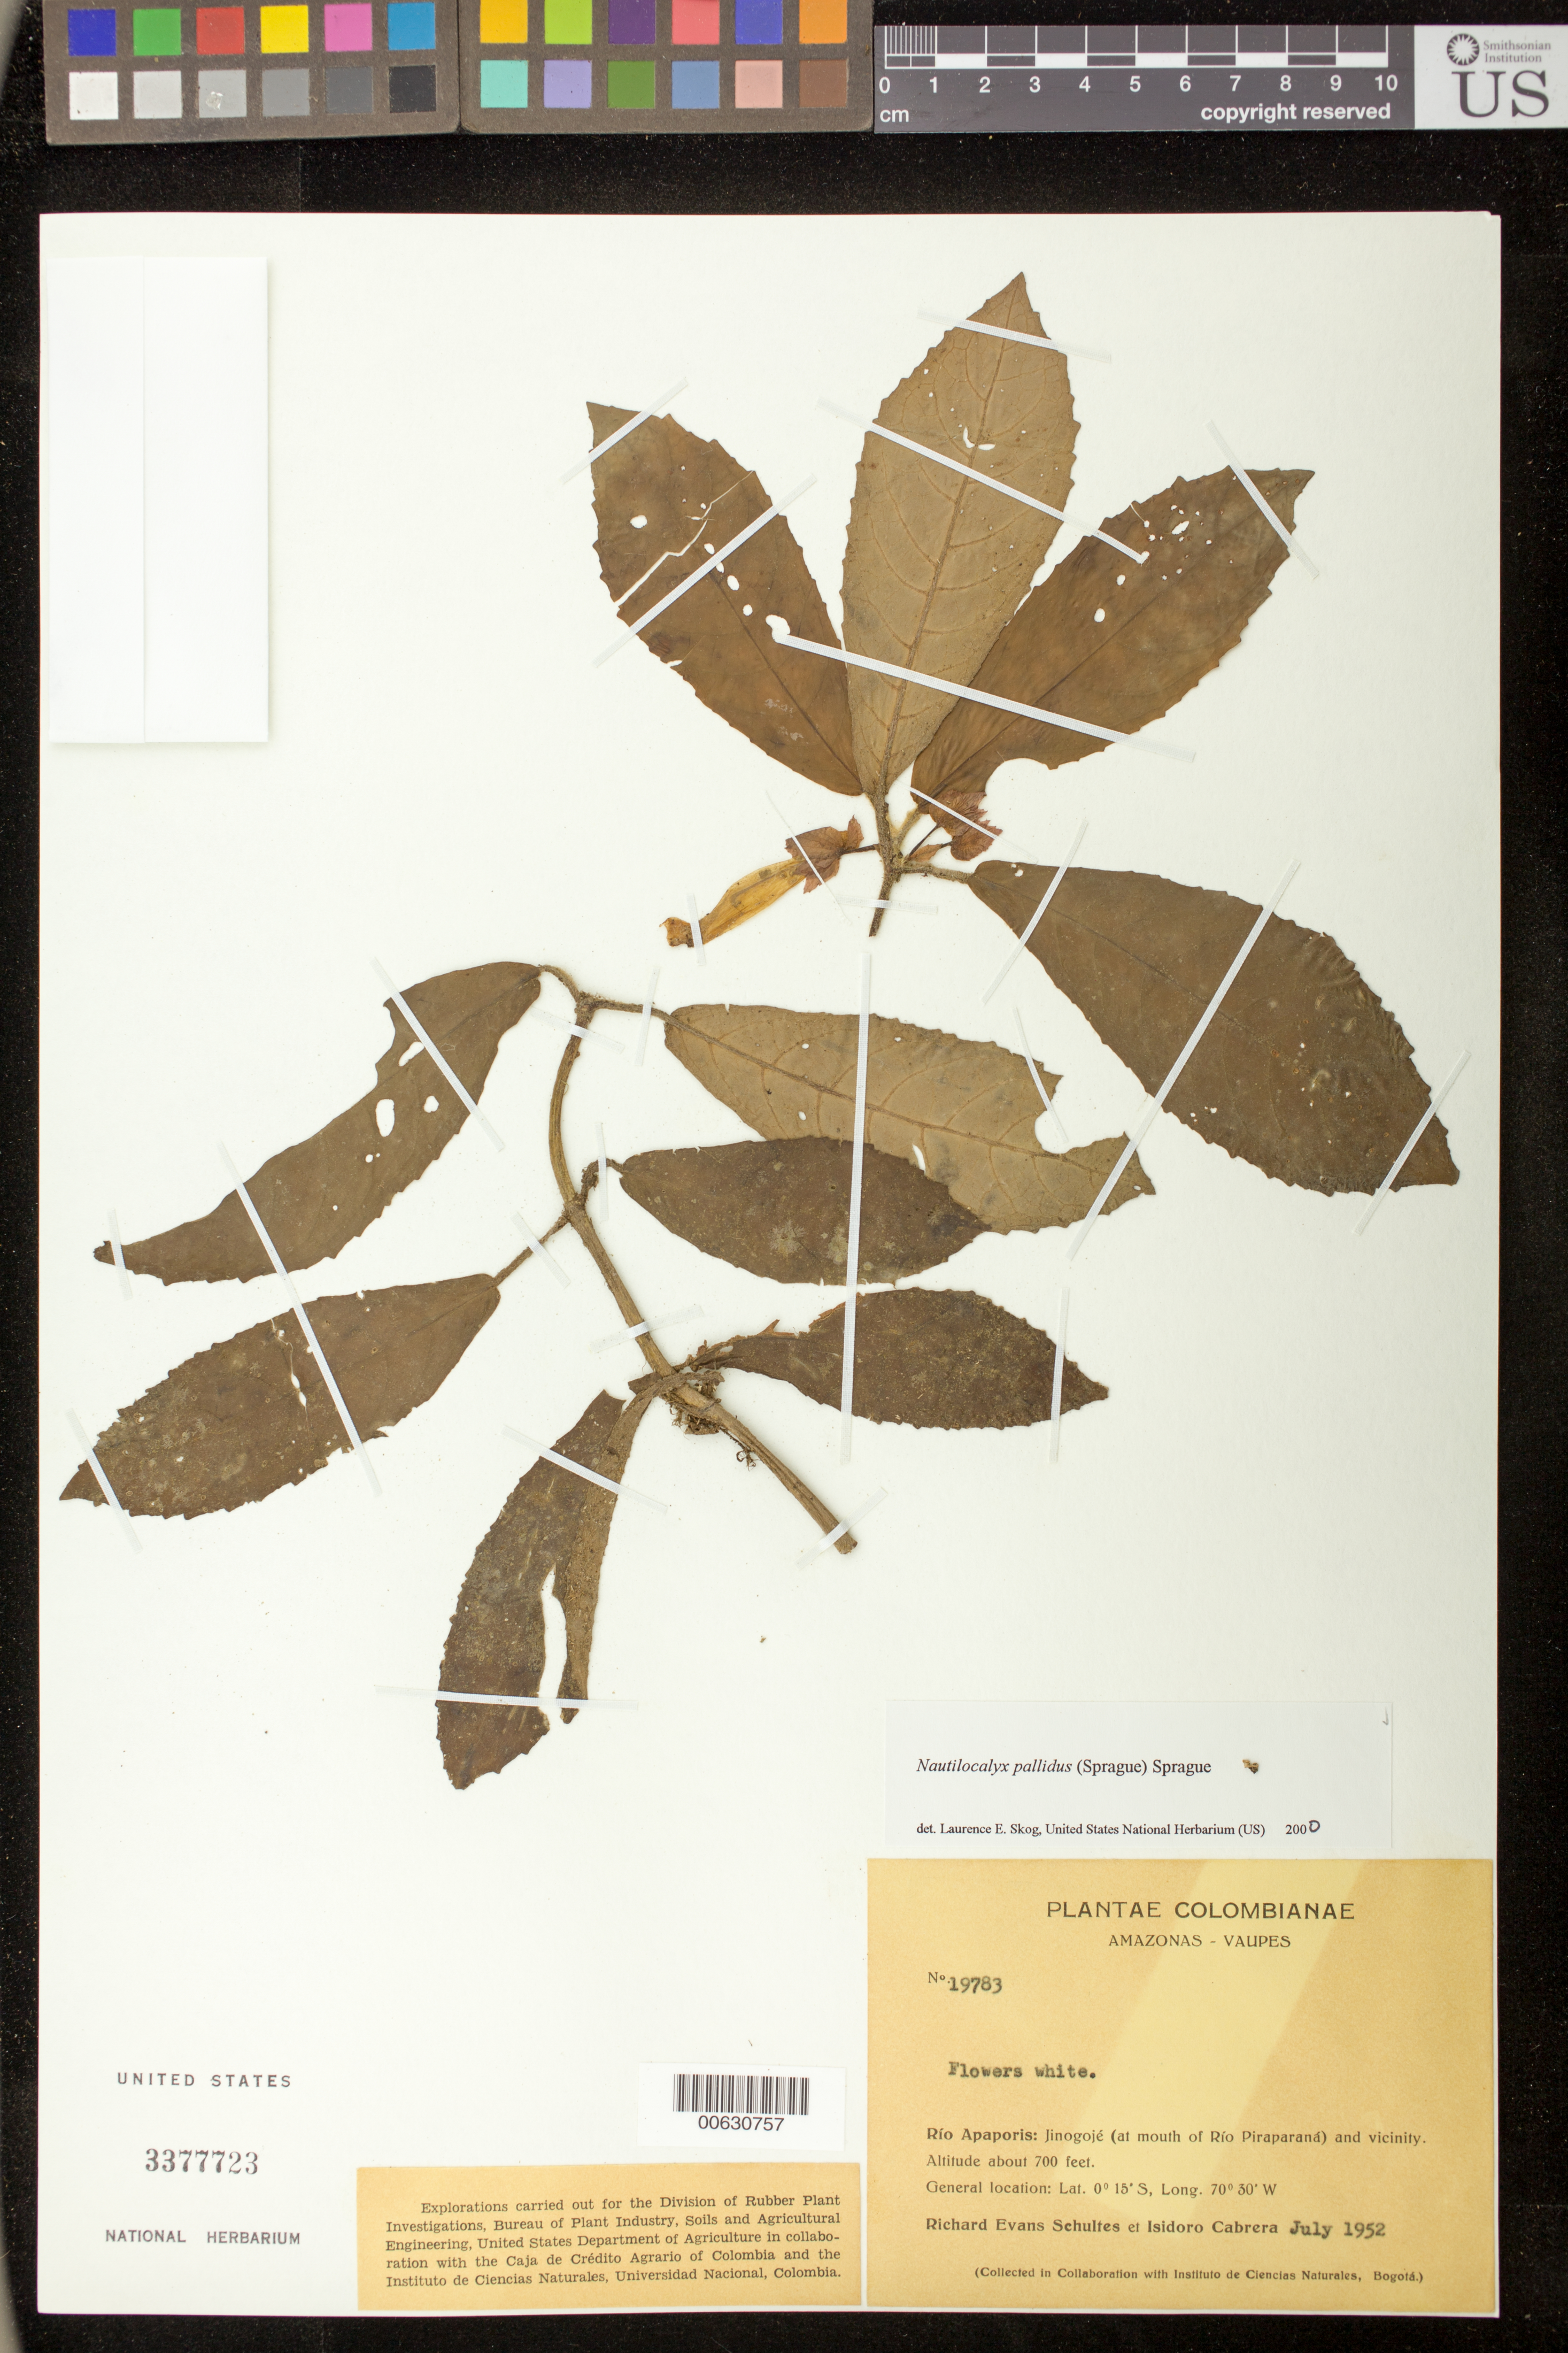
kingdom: Plantae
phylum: Tracheophyta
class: Magnoliopsida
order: Lamiales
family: Gesneriaceae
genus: Nautilocalyx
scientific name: Nautilocalyx pallidus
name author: (Sprague) C. Sprague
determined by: Skog, Laurence E.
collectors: R. E. Schultes & I. Cabrera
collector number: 19783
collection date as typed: Jul 1952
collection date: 1952-07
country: Colombia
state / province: Amazônas / Vaupés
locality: Río Apaporis: Jinogojé (at mouth of Río Piraparaná) and vicinity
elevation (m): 213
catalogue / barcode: US 3377723